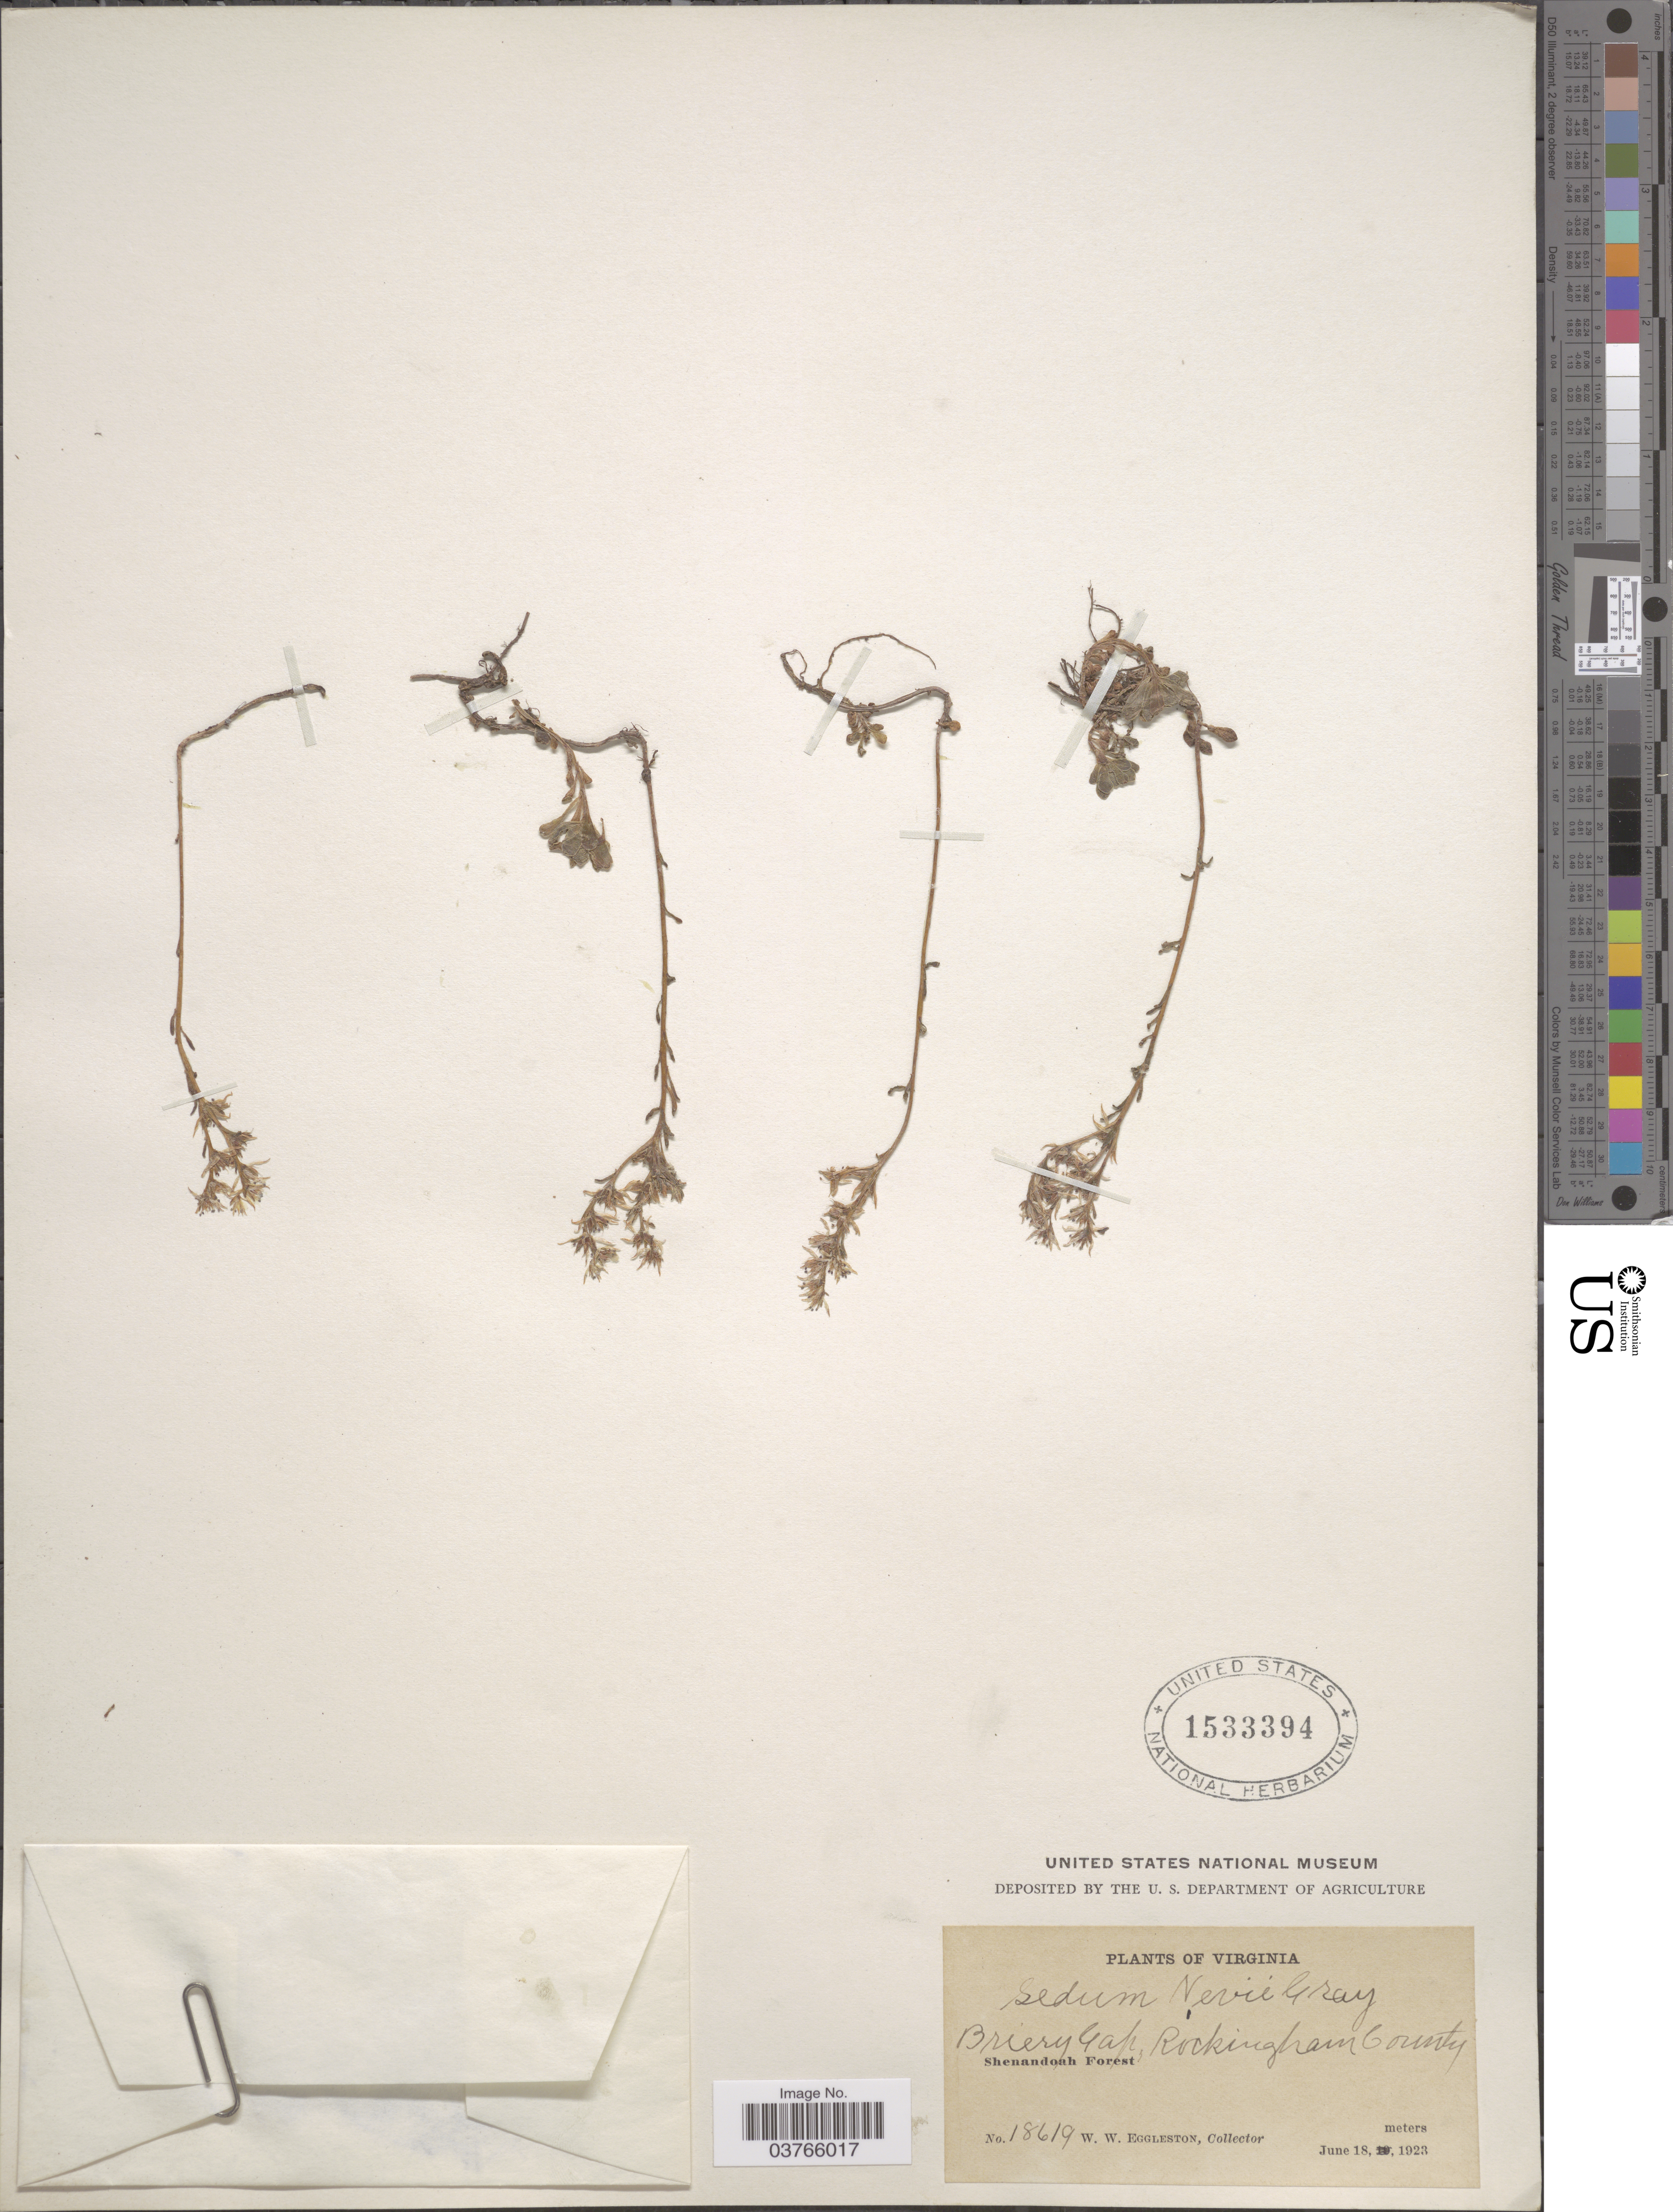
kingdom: Plantae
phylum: Tracheophyta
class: Magnoliopsida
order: Saxifragales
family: Crassulaceae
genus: Sedum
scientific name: Sedum glaucophyllum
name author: R.T. Clausen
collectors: W. W. Eggleston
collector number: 18619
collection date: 1923-06-18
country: United States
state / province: Virginia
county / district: Rockingham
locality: Briery Gap, Rockingham County. Shenandoah Forest.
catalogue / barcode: US 1533394